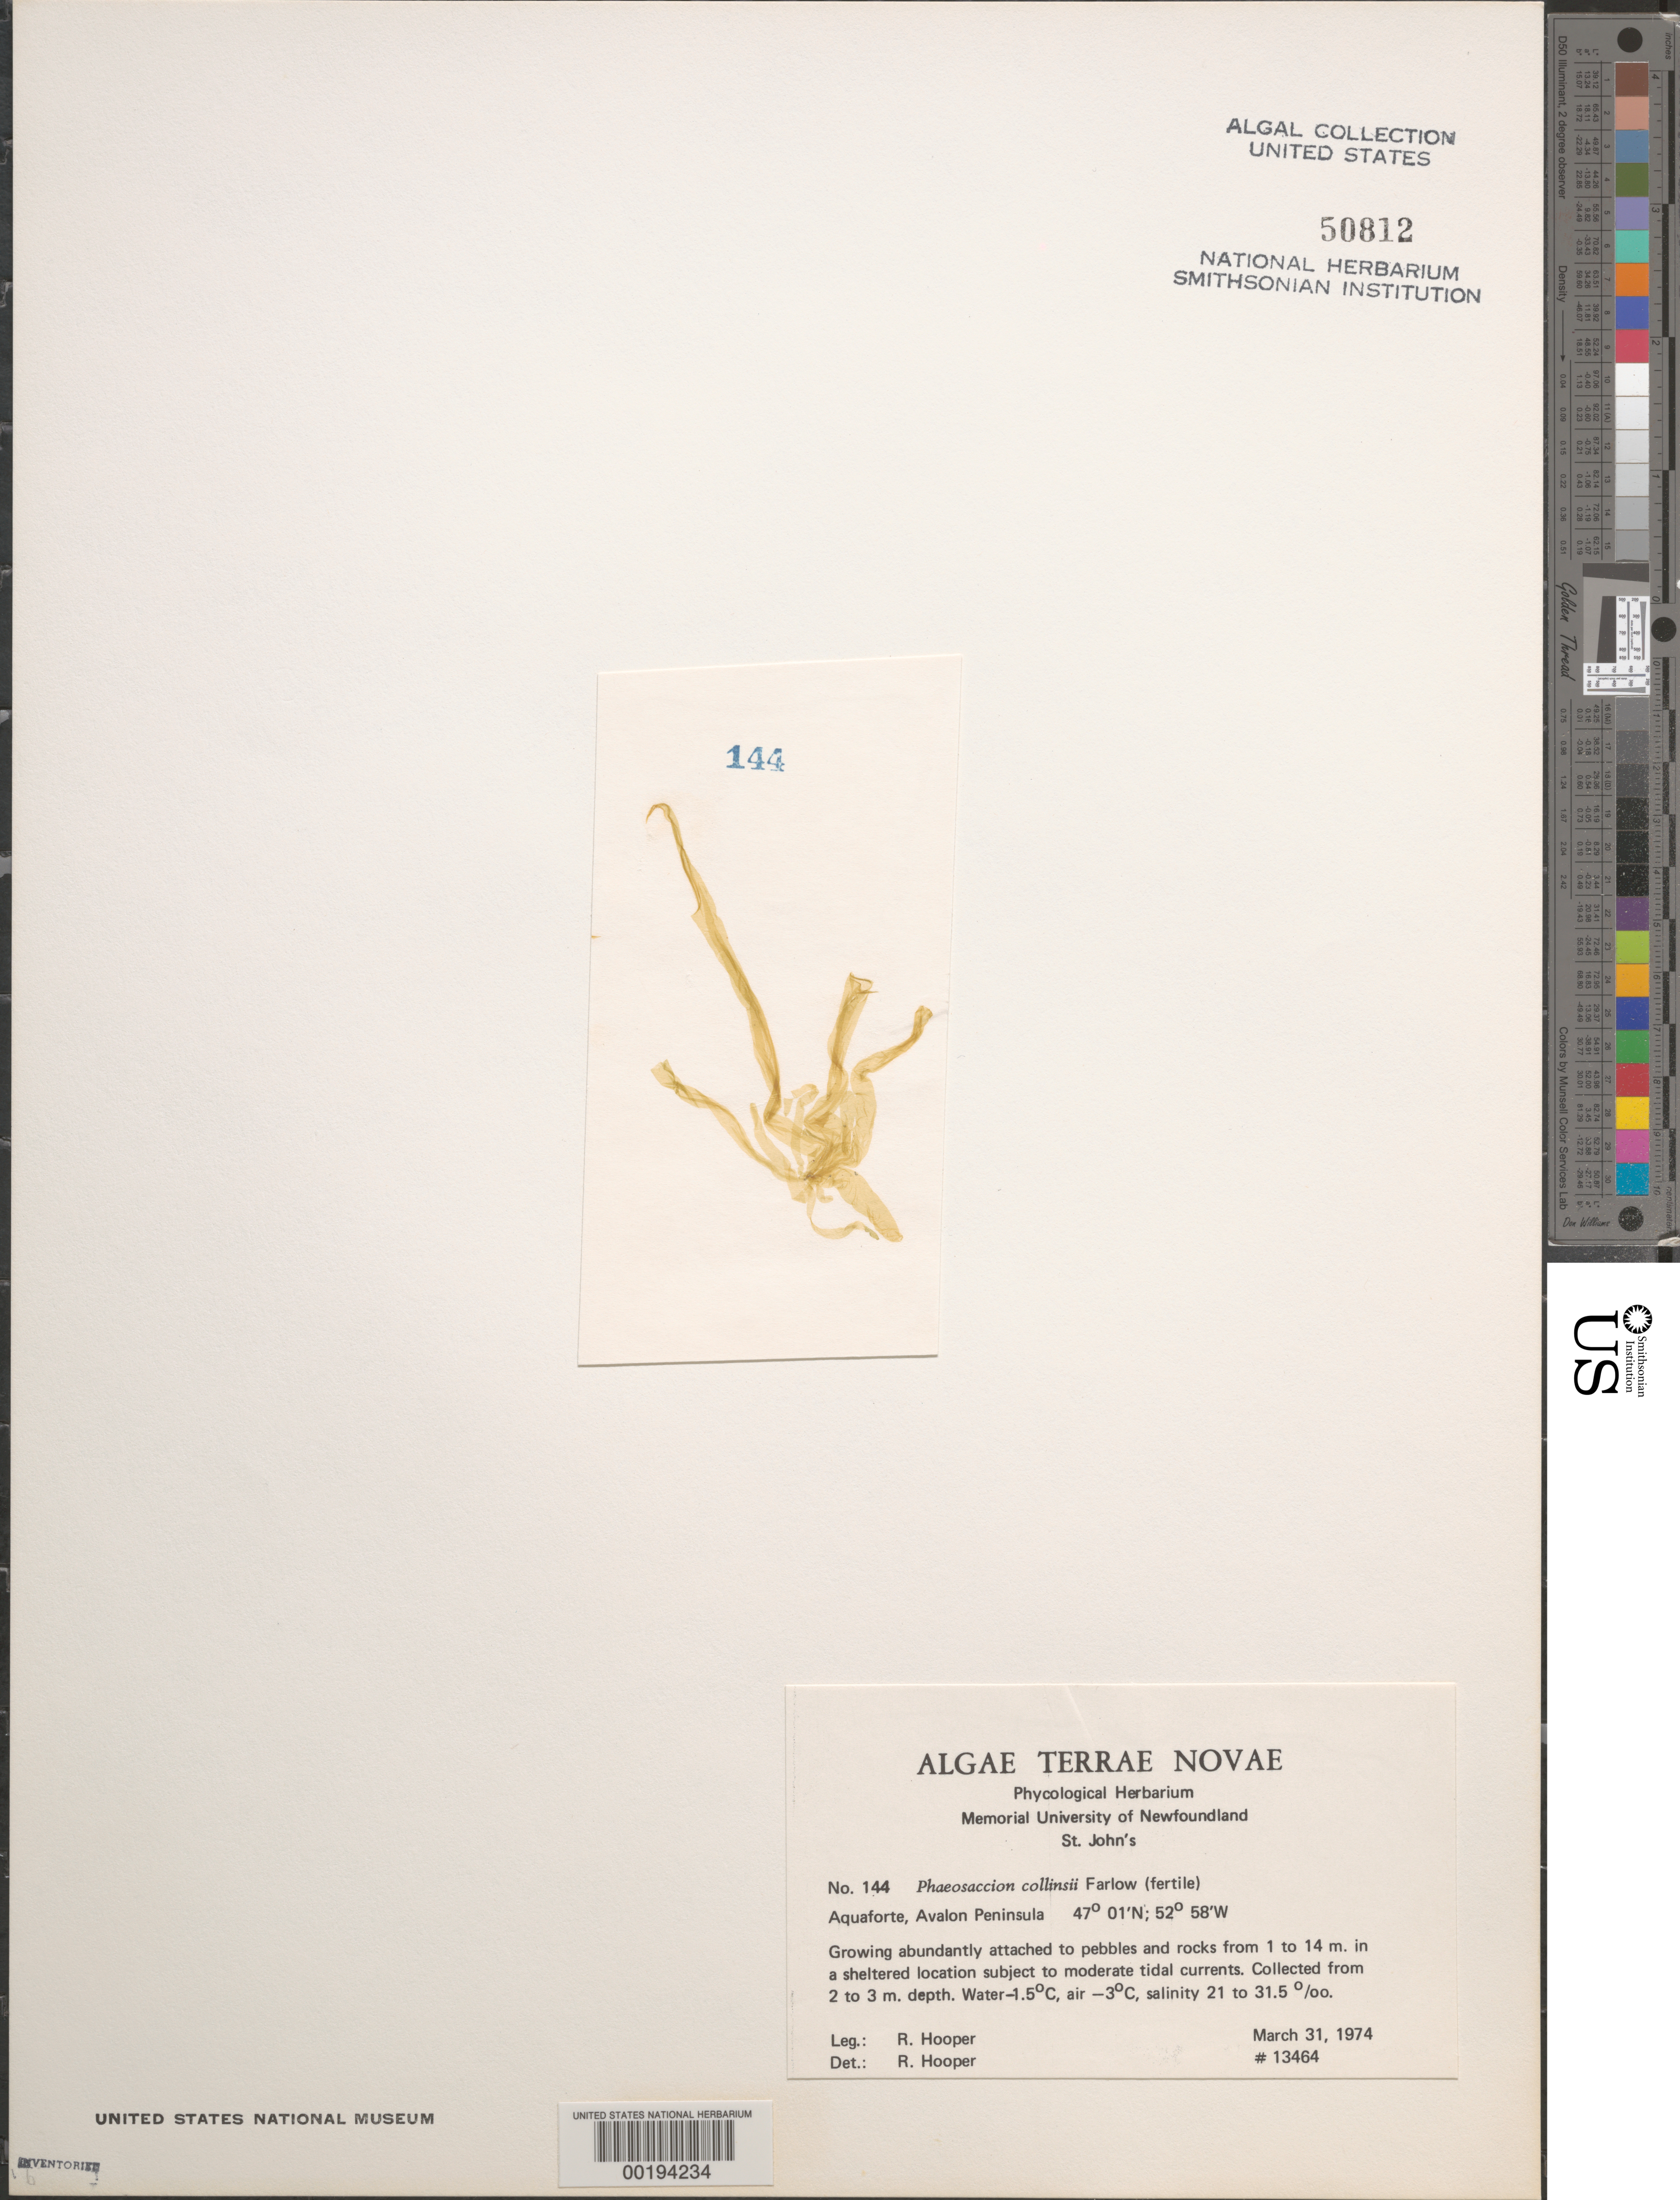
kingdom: Chromista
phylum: Ochrophyta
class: Phaeophyceae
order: Phaeothamniales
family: Phaeosaccionaceae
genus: Phaeosaccion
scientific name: Phaeosaccion collinsii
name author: Farl.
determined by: Hooper, R. G.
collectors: R. G. Hooper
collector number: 13464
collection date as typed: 31 Mar 1974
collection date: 1974-03-31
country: Canada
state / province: Newfoundland and Labrador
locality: Aquaforte, Avalon Peninsula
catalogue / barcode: US 50812